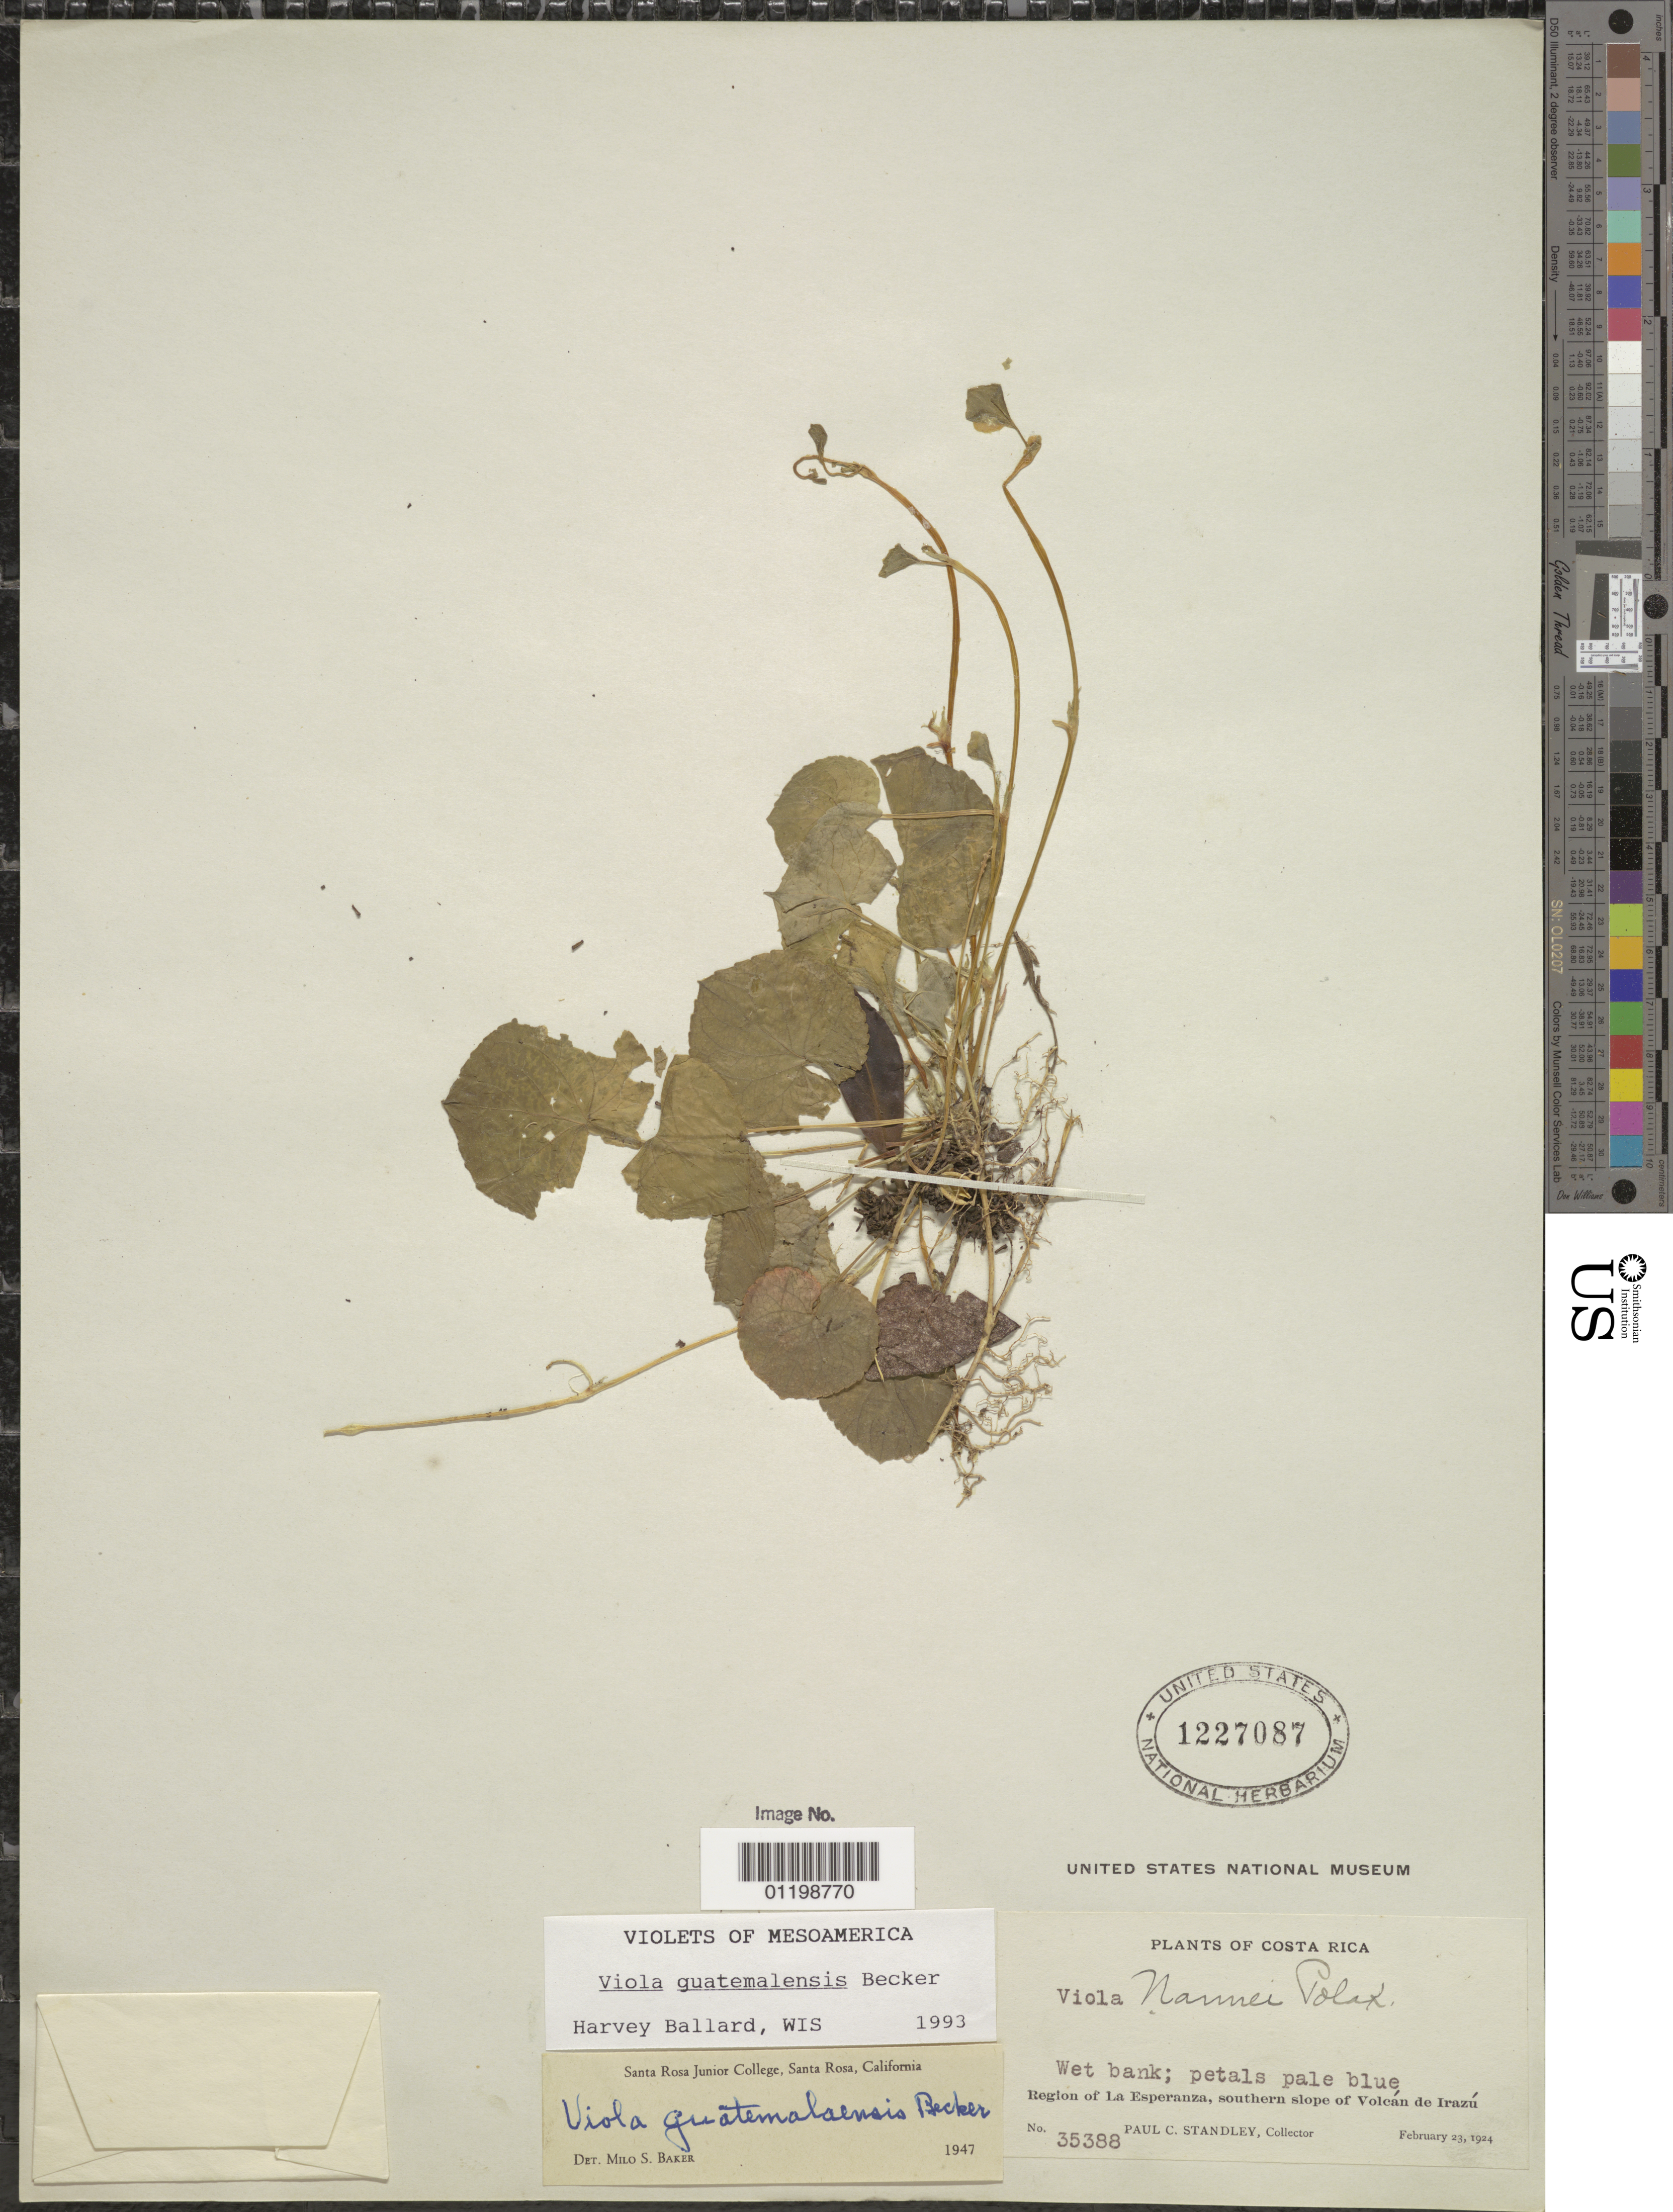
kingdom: Plantae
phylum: Tracheophyta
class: Magnoliopsida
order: Malpighiales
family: Violaceae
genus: Viola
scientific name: Viola guatemalensis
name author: W. Becker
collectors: P. C. Standley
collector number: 35388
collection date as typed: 23 Feb 1924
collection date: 1924-02-23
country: Costa Rica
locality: La Esperanza region, southern slope of Volcan de Irazu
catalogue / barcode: US 1227087